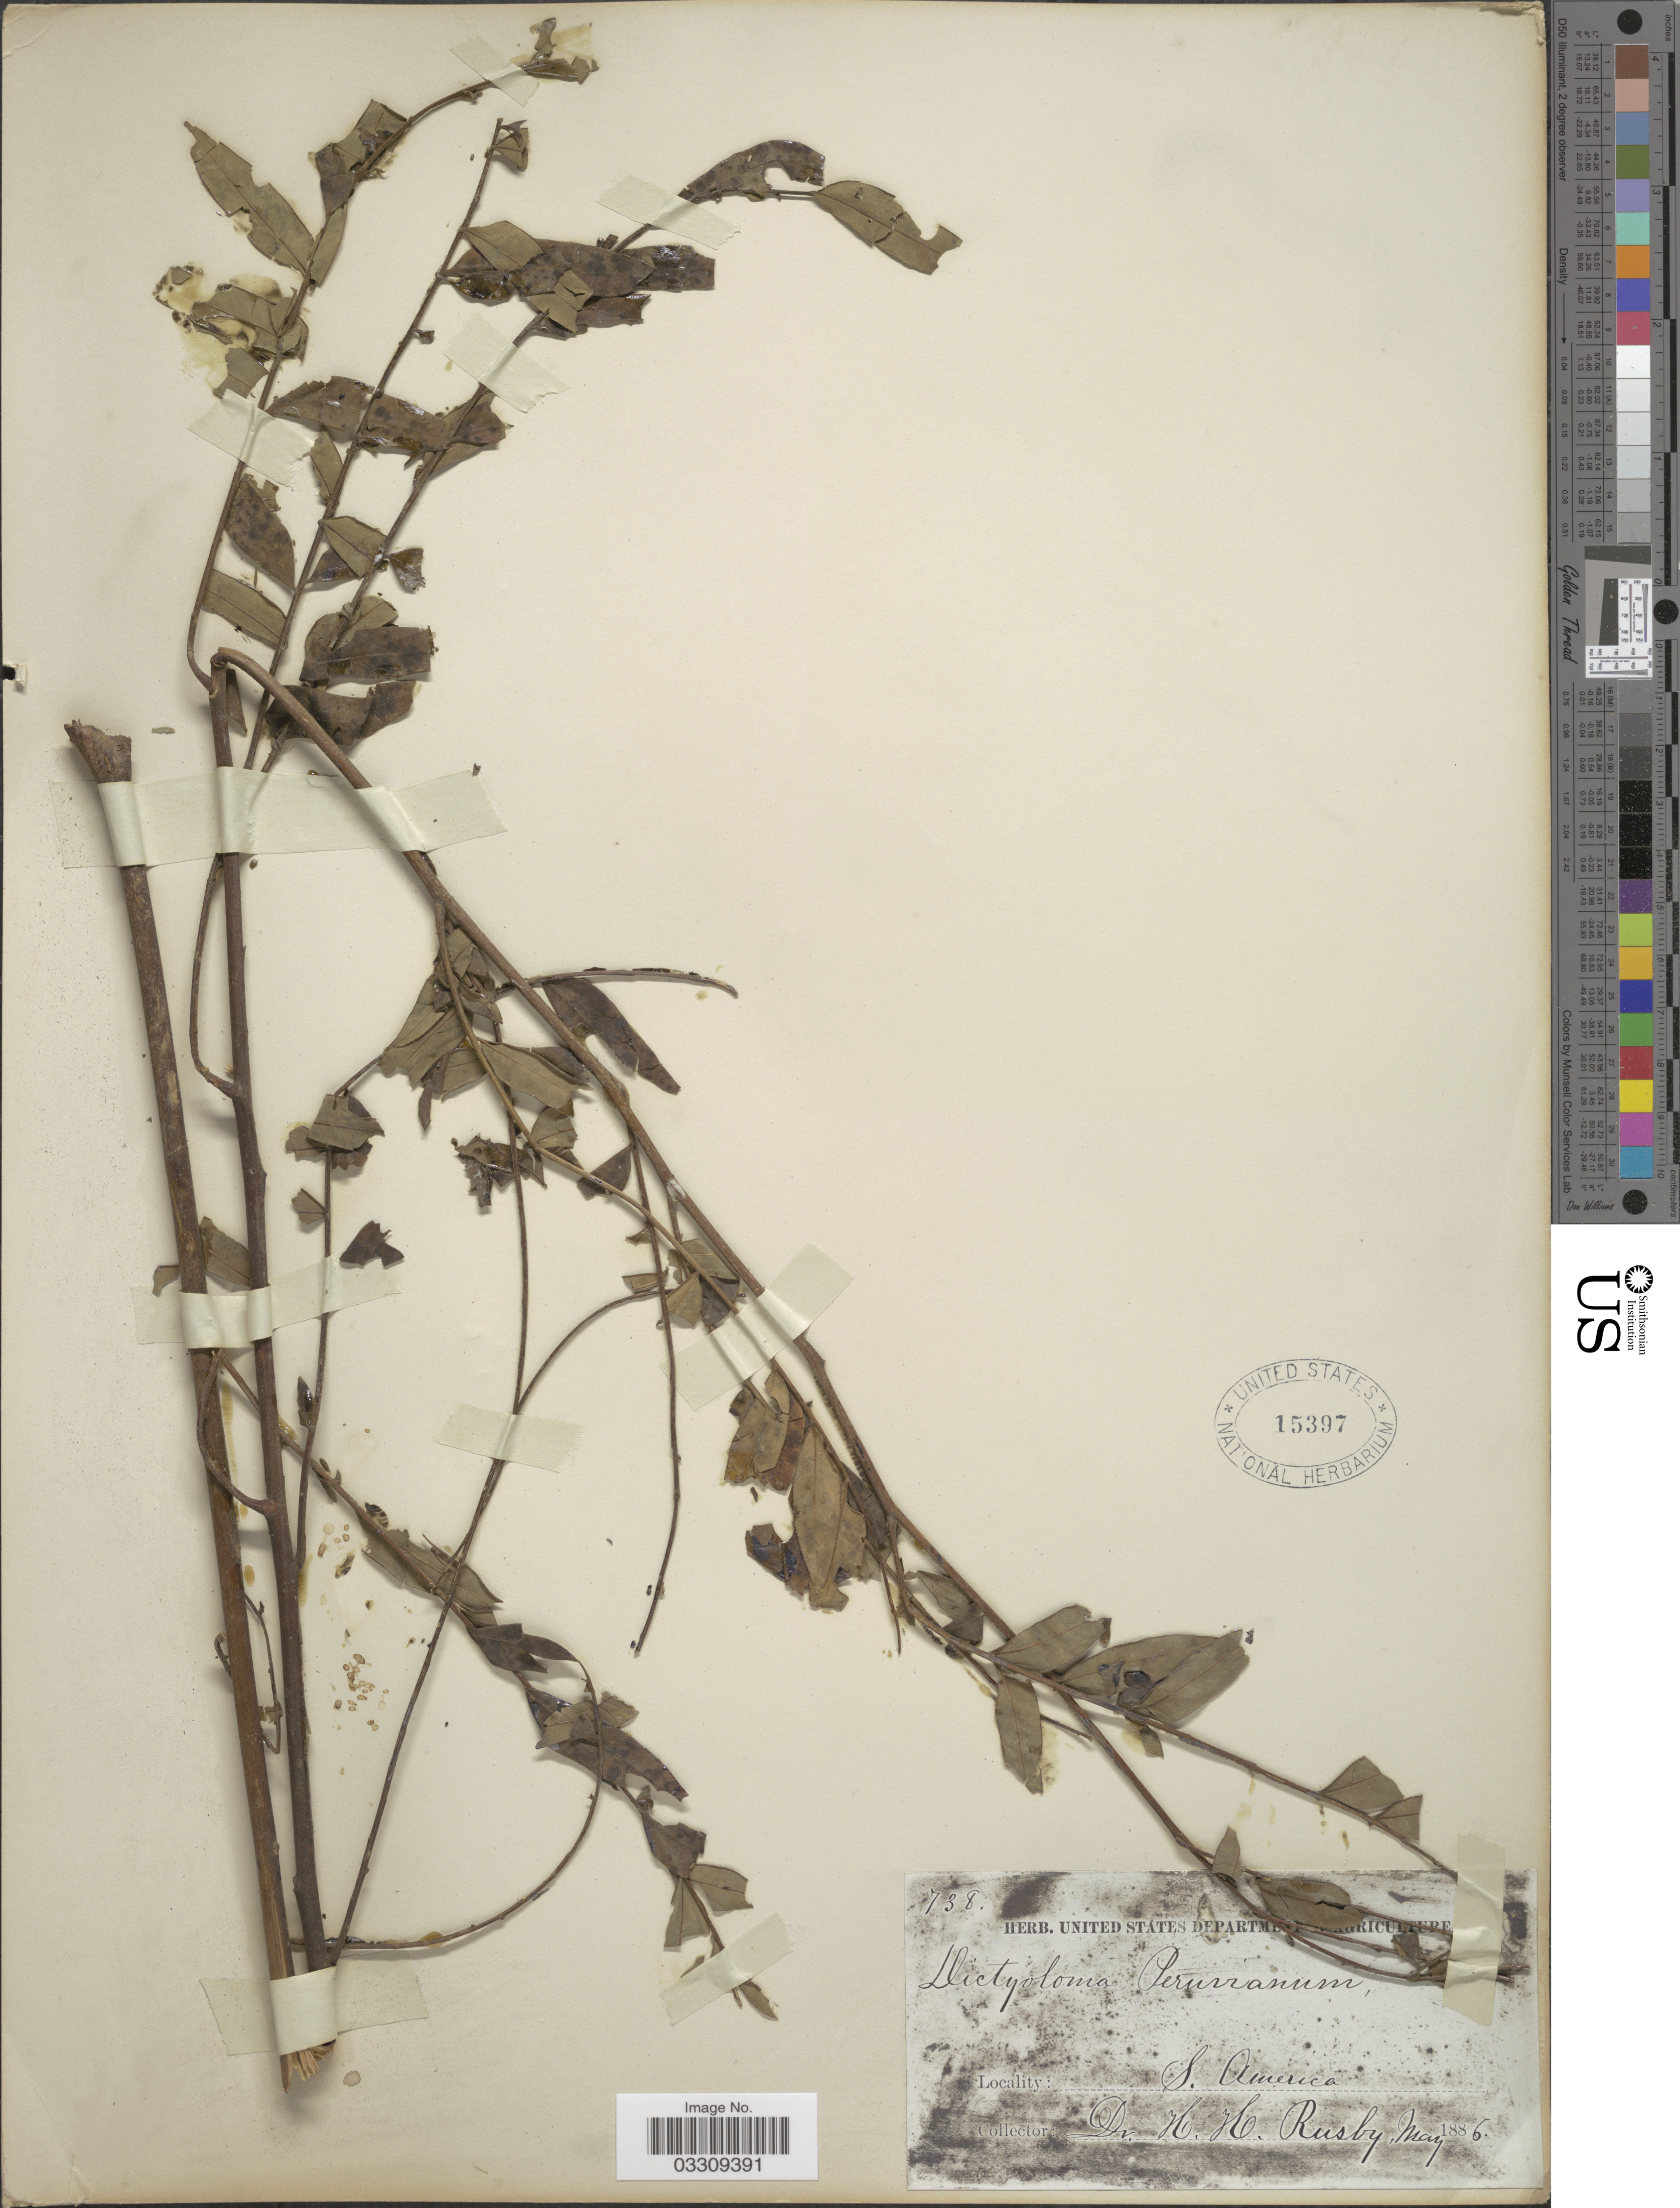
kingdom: Plantae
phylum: Tracheophyta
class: Magnoliopsida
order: Sapindales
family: Rutaceae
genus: Dictyoloma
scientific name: Dictyoloma peruvianum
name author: Planch.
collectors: H. H. Rusby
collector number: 738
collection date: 1886-05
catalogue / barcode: US 15397